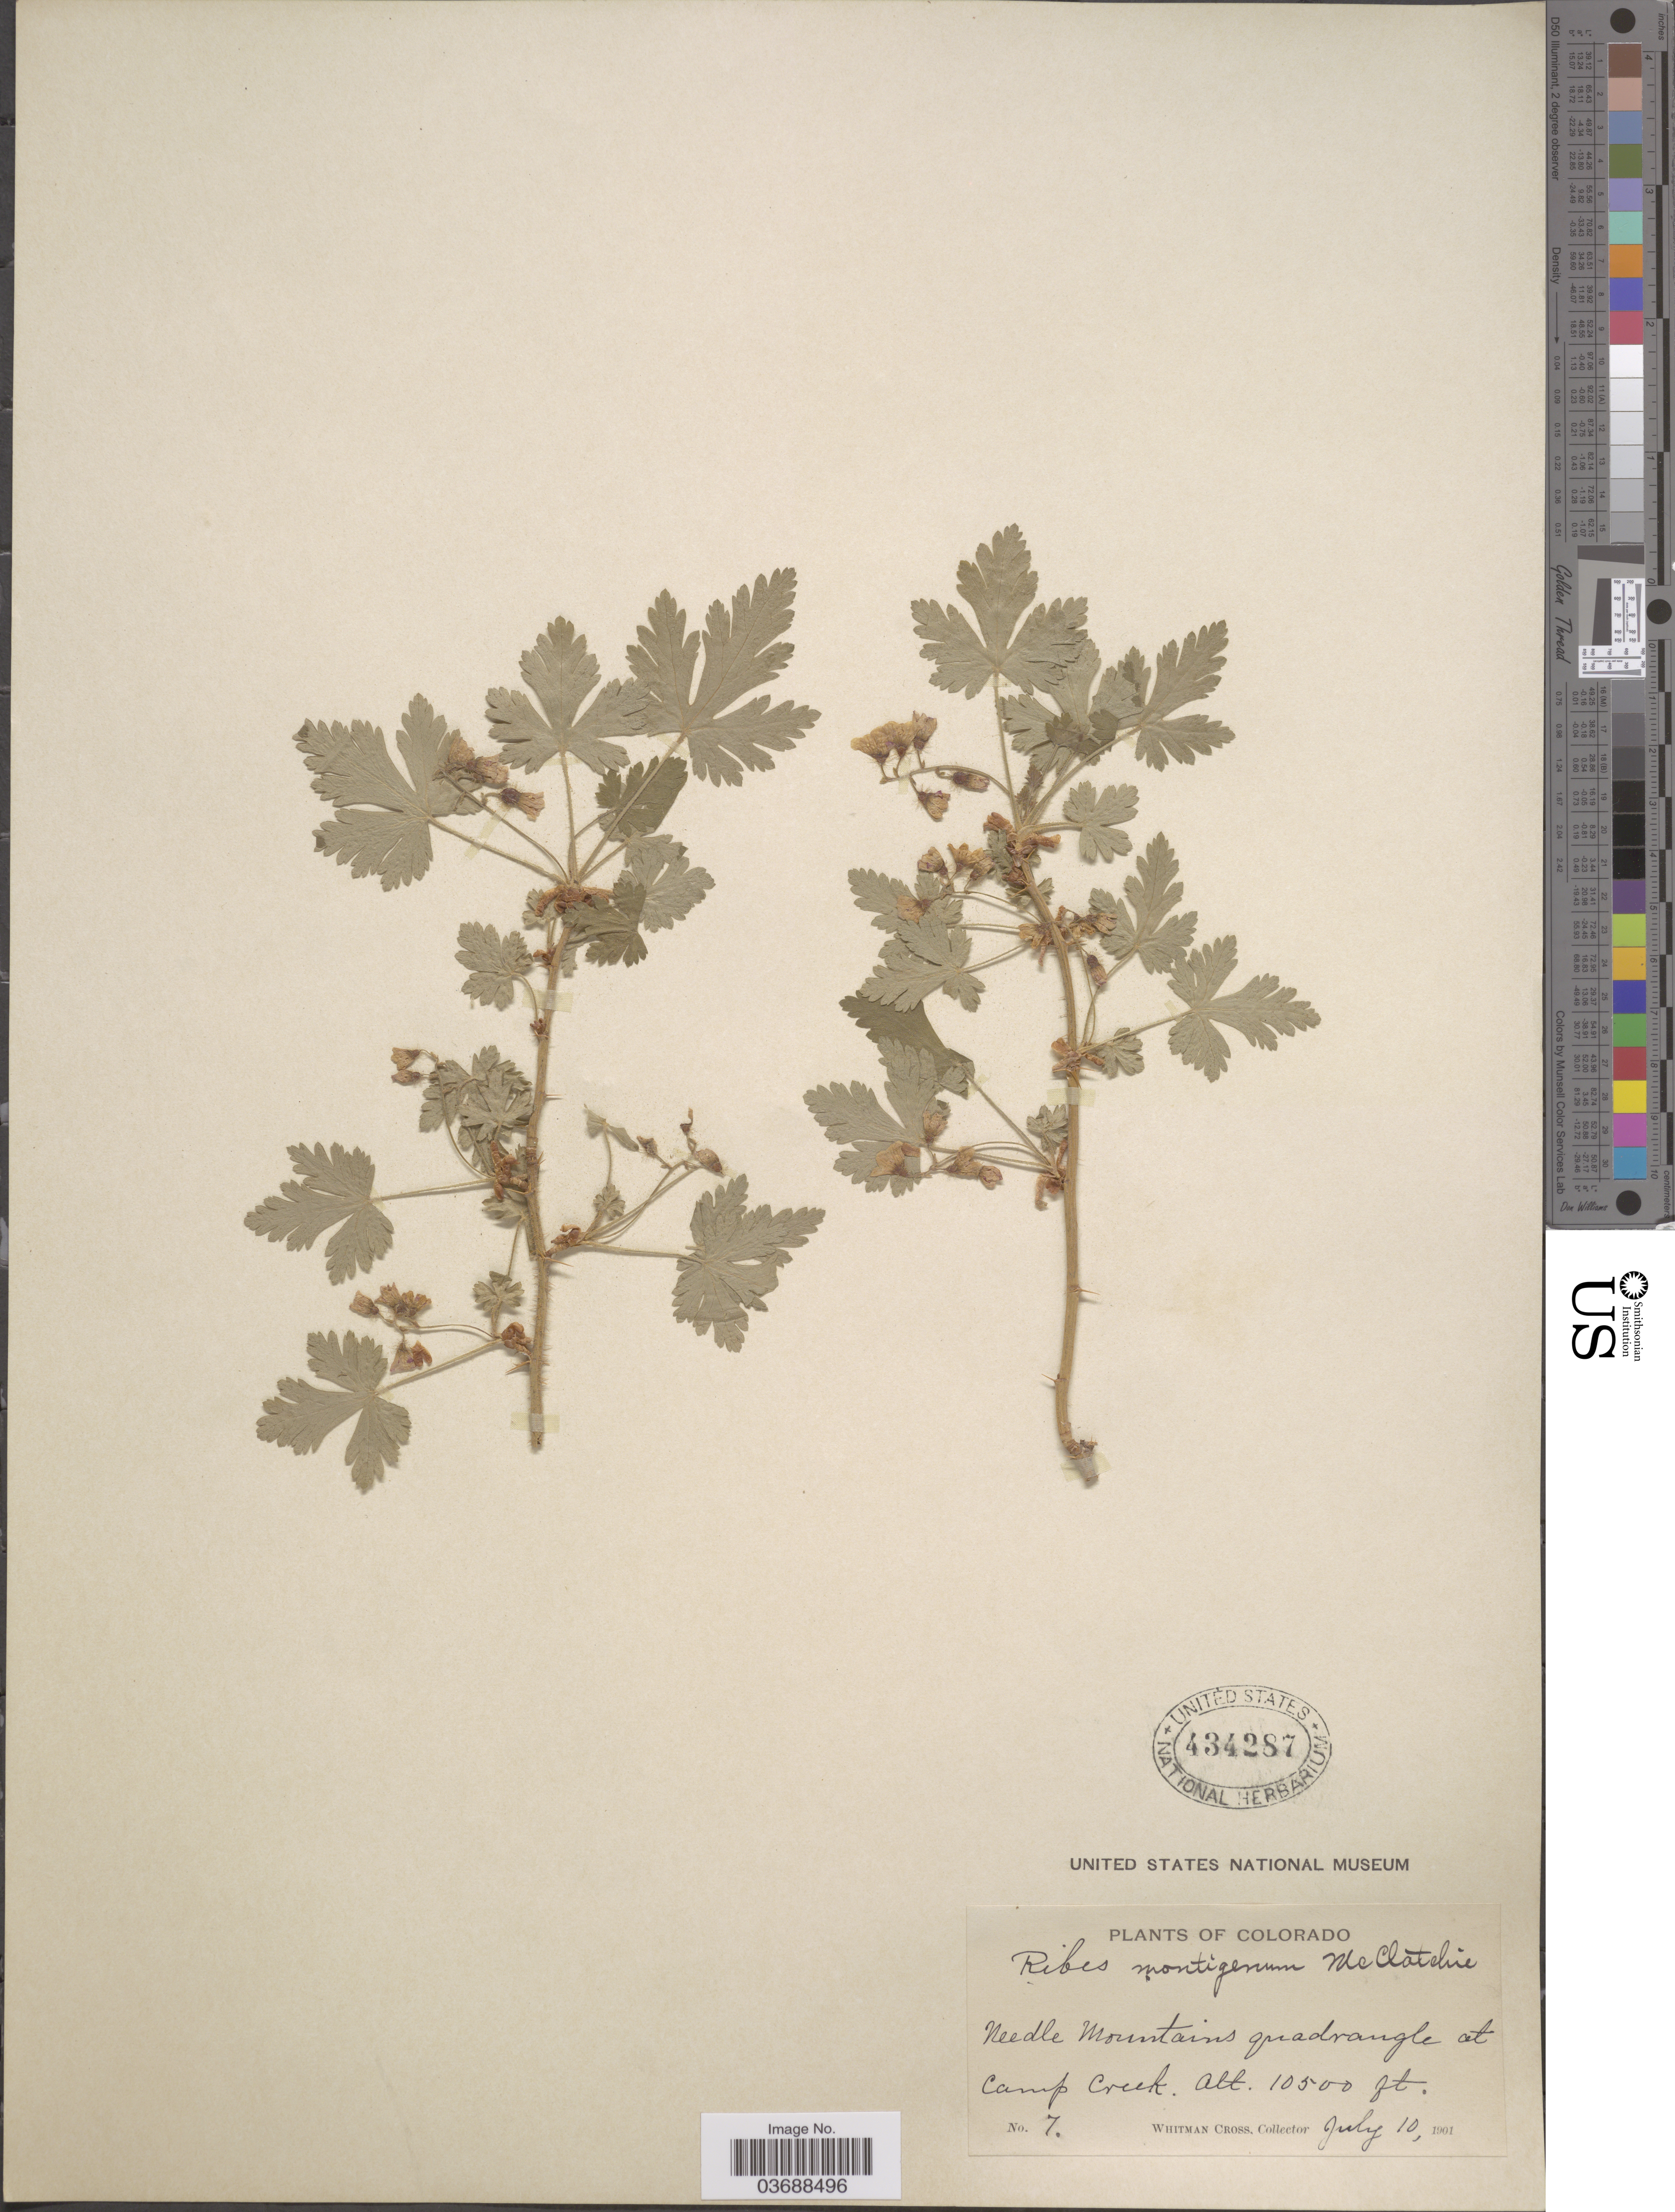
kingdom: Plantae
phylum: Tracheophyta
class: Magnoliopsida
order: Saxifragales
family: Grossulariaceae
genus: Ribes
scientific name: Ribes montigenum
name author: McClatchie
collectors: W. Cross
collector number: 7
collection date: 1901-07-10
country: United States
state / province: Colorado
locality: Needle Mountains quadrangle at Camp Creek.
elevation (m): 3200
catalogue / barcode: US 434287